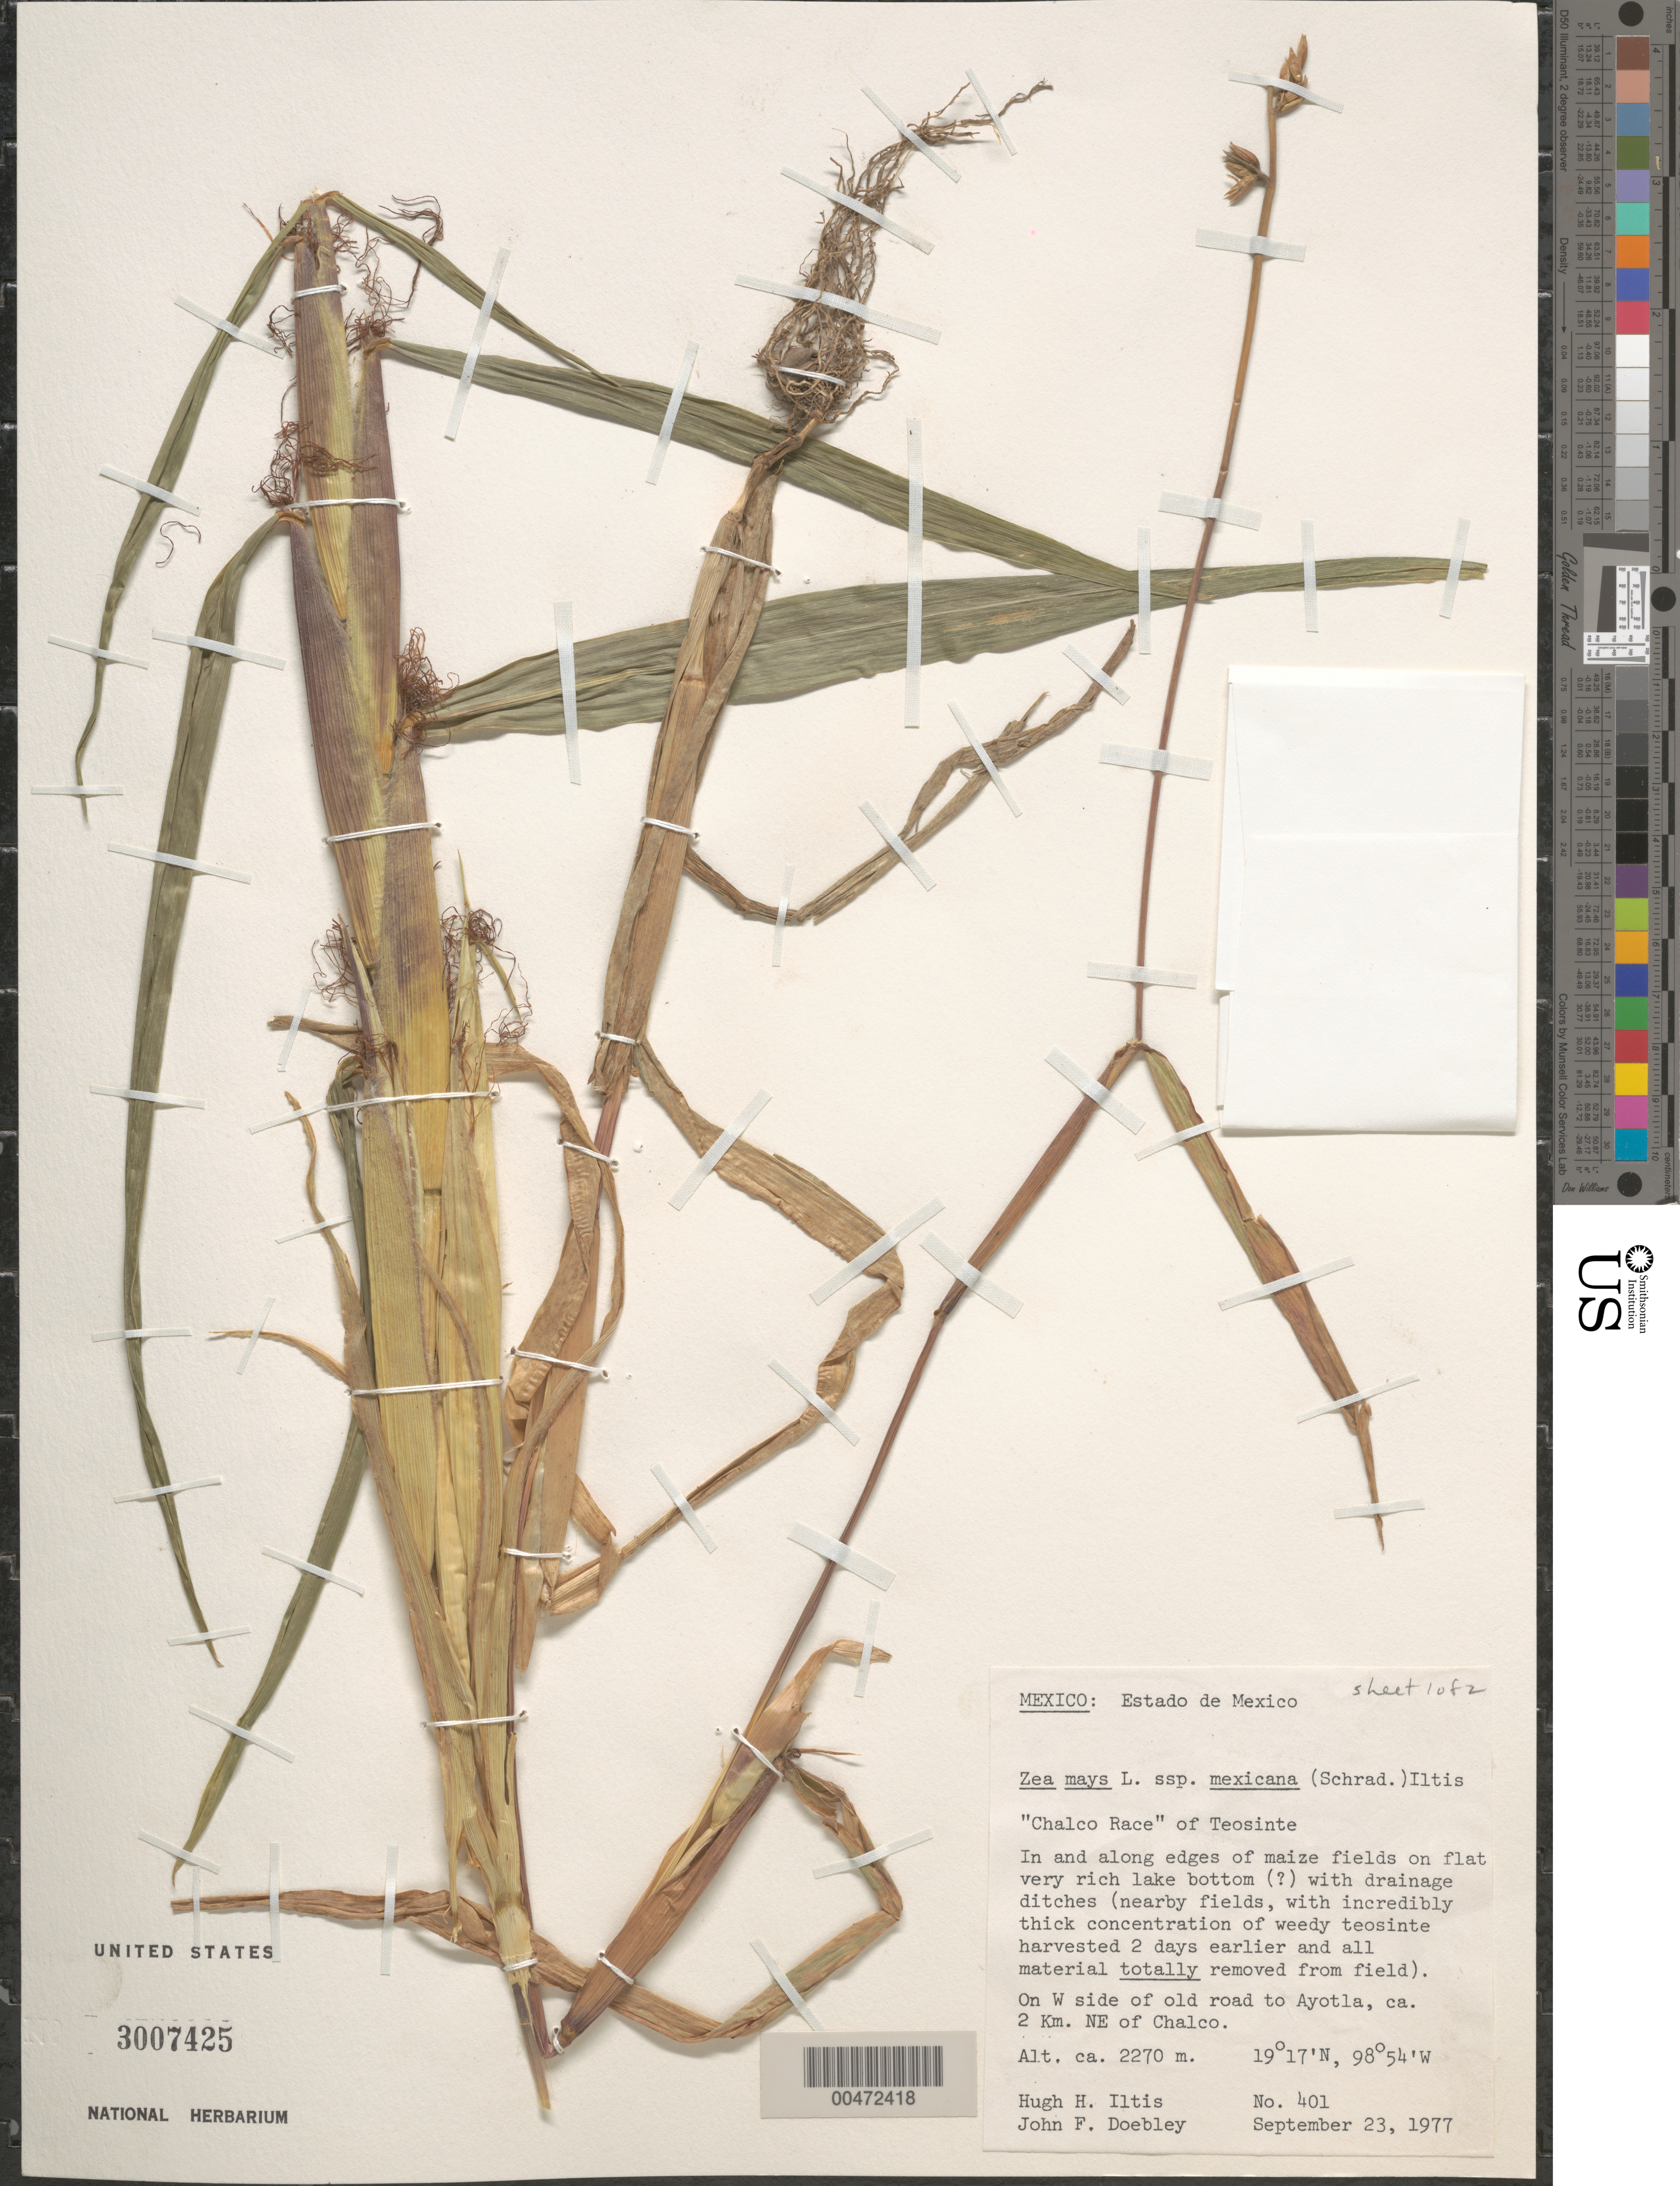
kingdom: Plantae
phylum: Tracheophyta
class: Liliopsida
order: Poales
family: Poaceae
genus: Zea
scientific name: Zea mays subsp. mexicana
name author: (Schrad.) Iltis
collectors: H. H. Iltis & J. F. Doebley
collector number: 401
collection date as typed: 23 Sep 1977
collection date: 1977-09-23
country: Mexico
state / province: México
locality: On W side of old rd to Ayotla, ca. 2 km NE of Chalco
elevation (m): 2270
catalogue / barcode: US 3007425